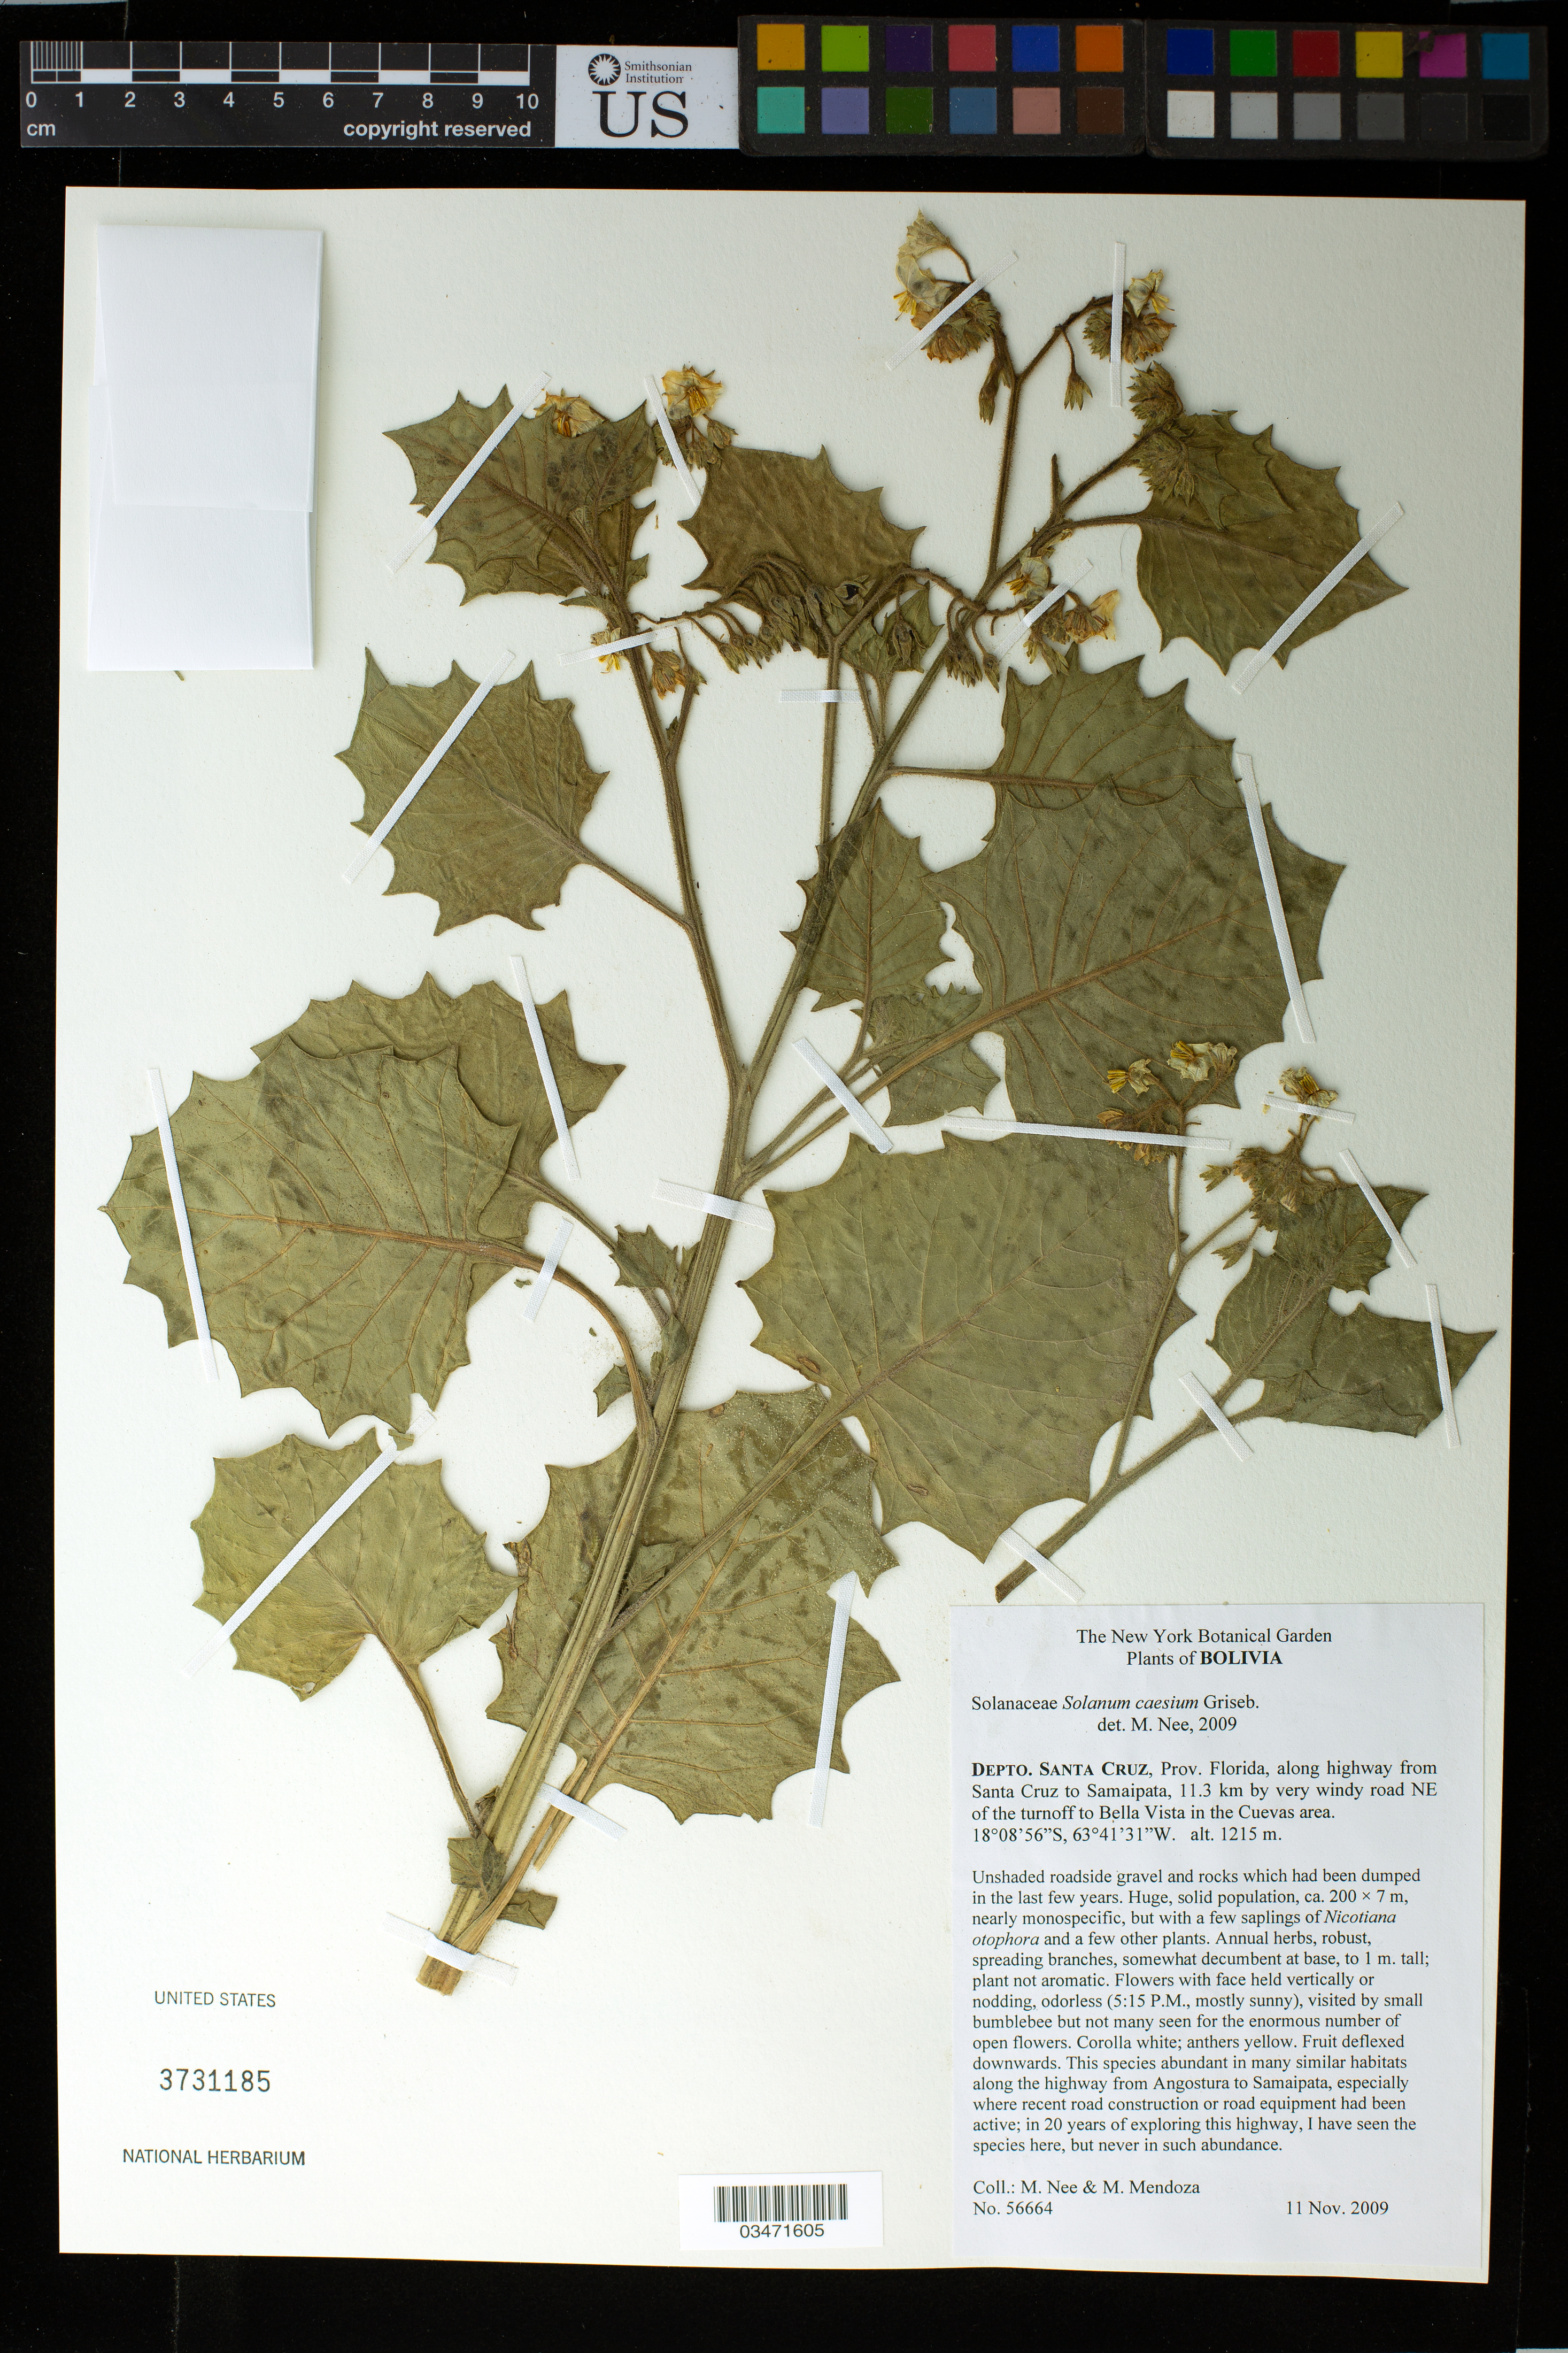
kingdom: Plantae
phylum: Tracheophyta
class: Magnoliopsida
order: Solanales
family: Solanaceae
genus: Solanum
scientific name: Solanum caesium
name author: Griseb.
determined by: Nee, Michael H.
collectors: M. Nee & M. Mendoza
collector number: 56664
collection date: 2009-11-11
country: Bolivia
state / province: Santa Cruz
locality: Prov. Florida, along highway from Santa Cruz to Samaipata, 11.3 km by very windy road NE of the turnoff to Bella Vista in the Cuevas area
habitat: Unshaded roadside gravel and rocks which had been dumped in the last few years. Huge, solid population, ca. 200 x 7 m, nearly monospecific, but with a few saplings of Nicotiana otophora and a few other plants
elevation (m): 1215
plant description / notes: From label: "This species abundant in many similar habitats along the highway from Angostura to Samaipata, especially where recent road construction or road equipment had been active; in 20 years of exploring this highway, I have seen the species here, but never in such abundance."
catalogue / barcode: US 3731185